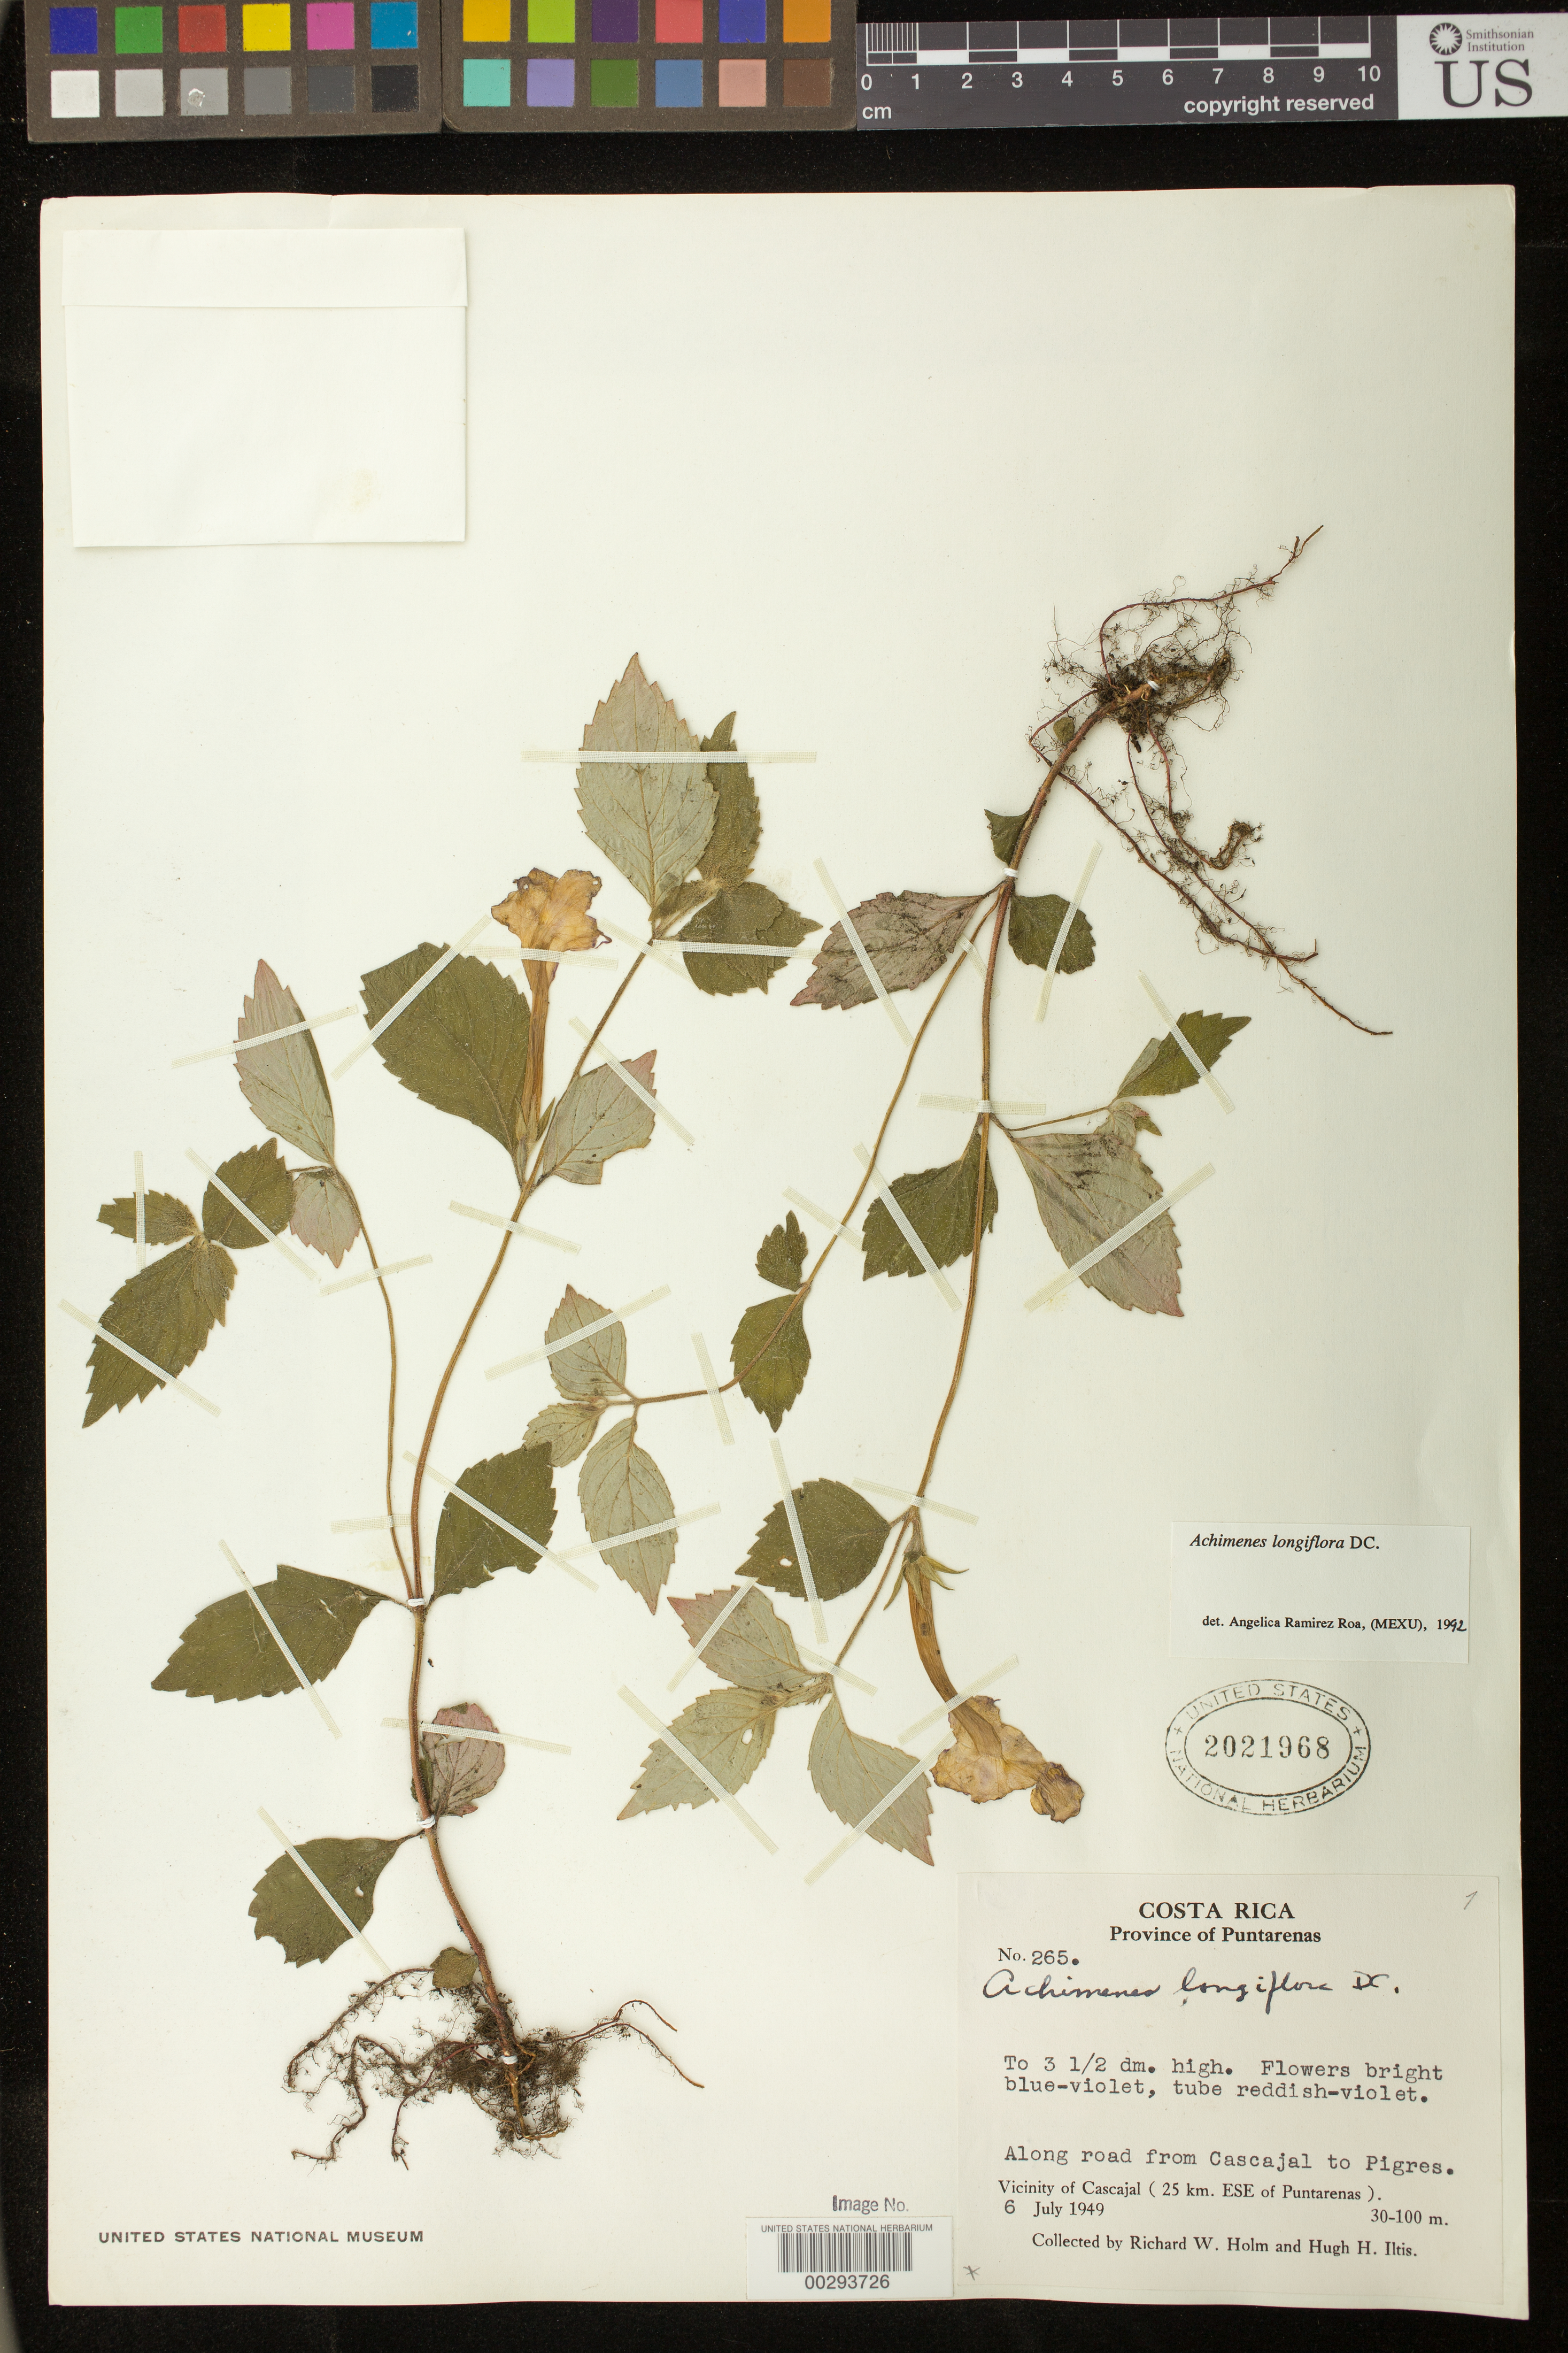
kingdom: Plantae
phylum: Tracheophyta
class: Magnoliopsida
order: Lamiales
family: Gesneriaceae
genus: Achimenes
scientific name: Achimenes longiflora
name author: DC.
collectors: R. W. Holm & H. H. Iltis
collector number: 265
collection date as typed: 06 Jul 1949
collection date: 1949-07-06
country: Costa Rica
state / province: Puntarenas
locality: Along road from Cascajal to Pigres, vicinity of Cascajal (25 km ESE of Puntarenas)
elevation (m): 30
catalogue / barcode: US 2021968